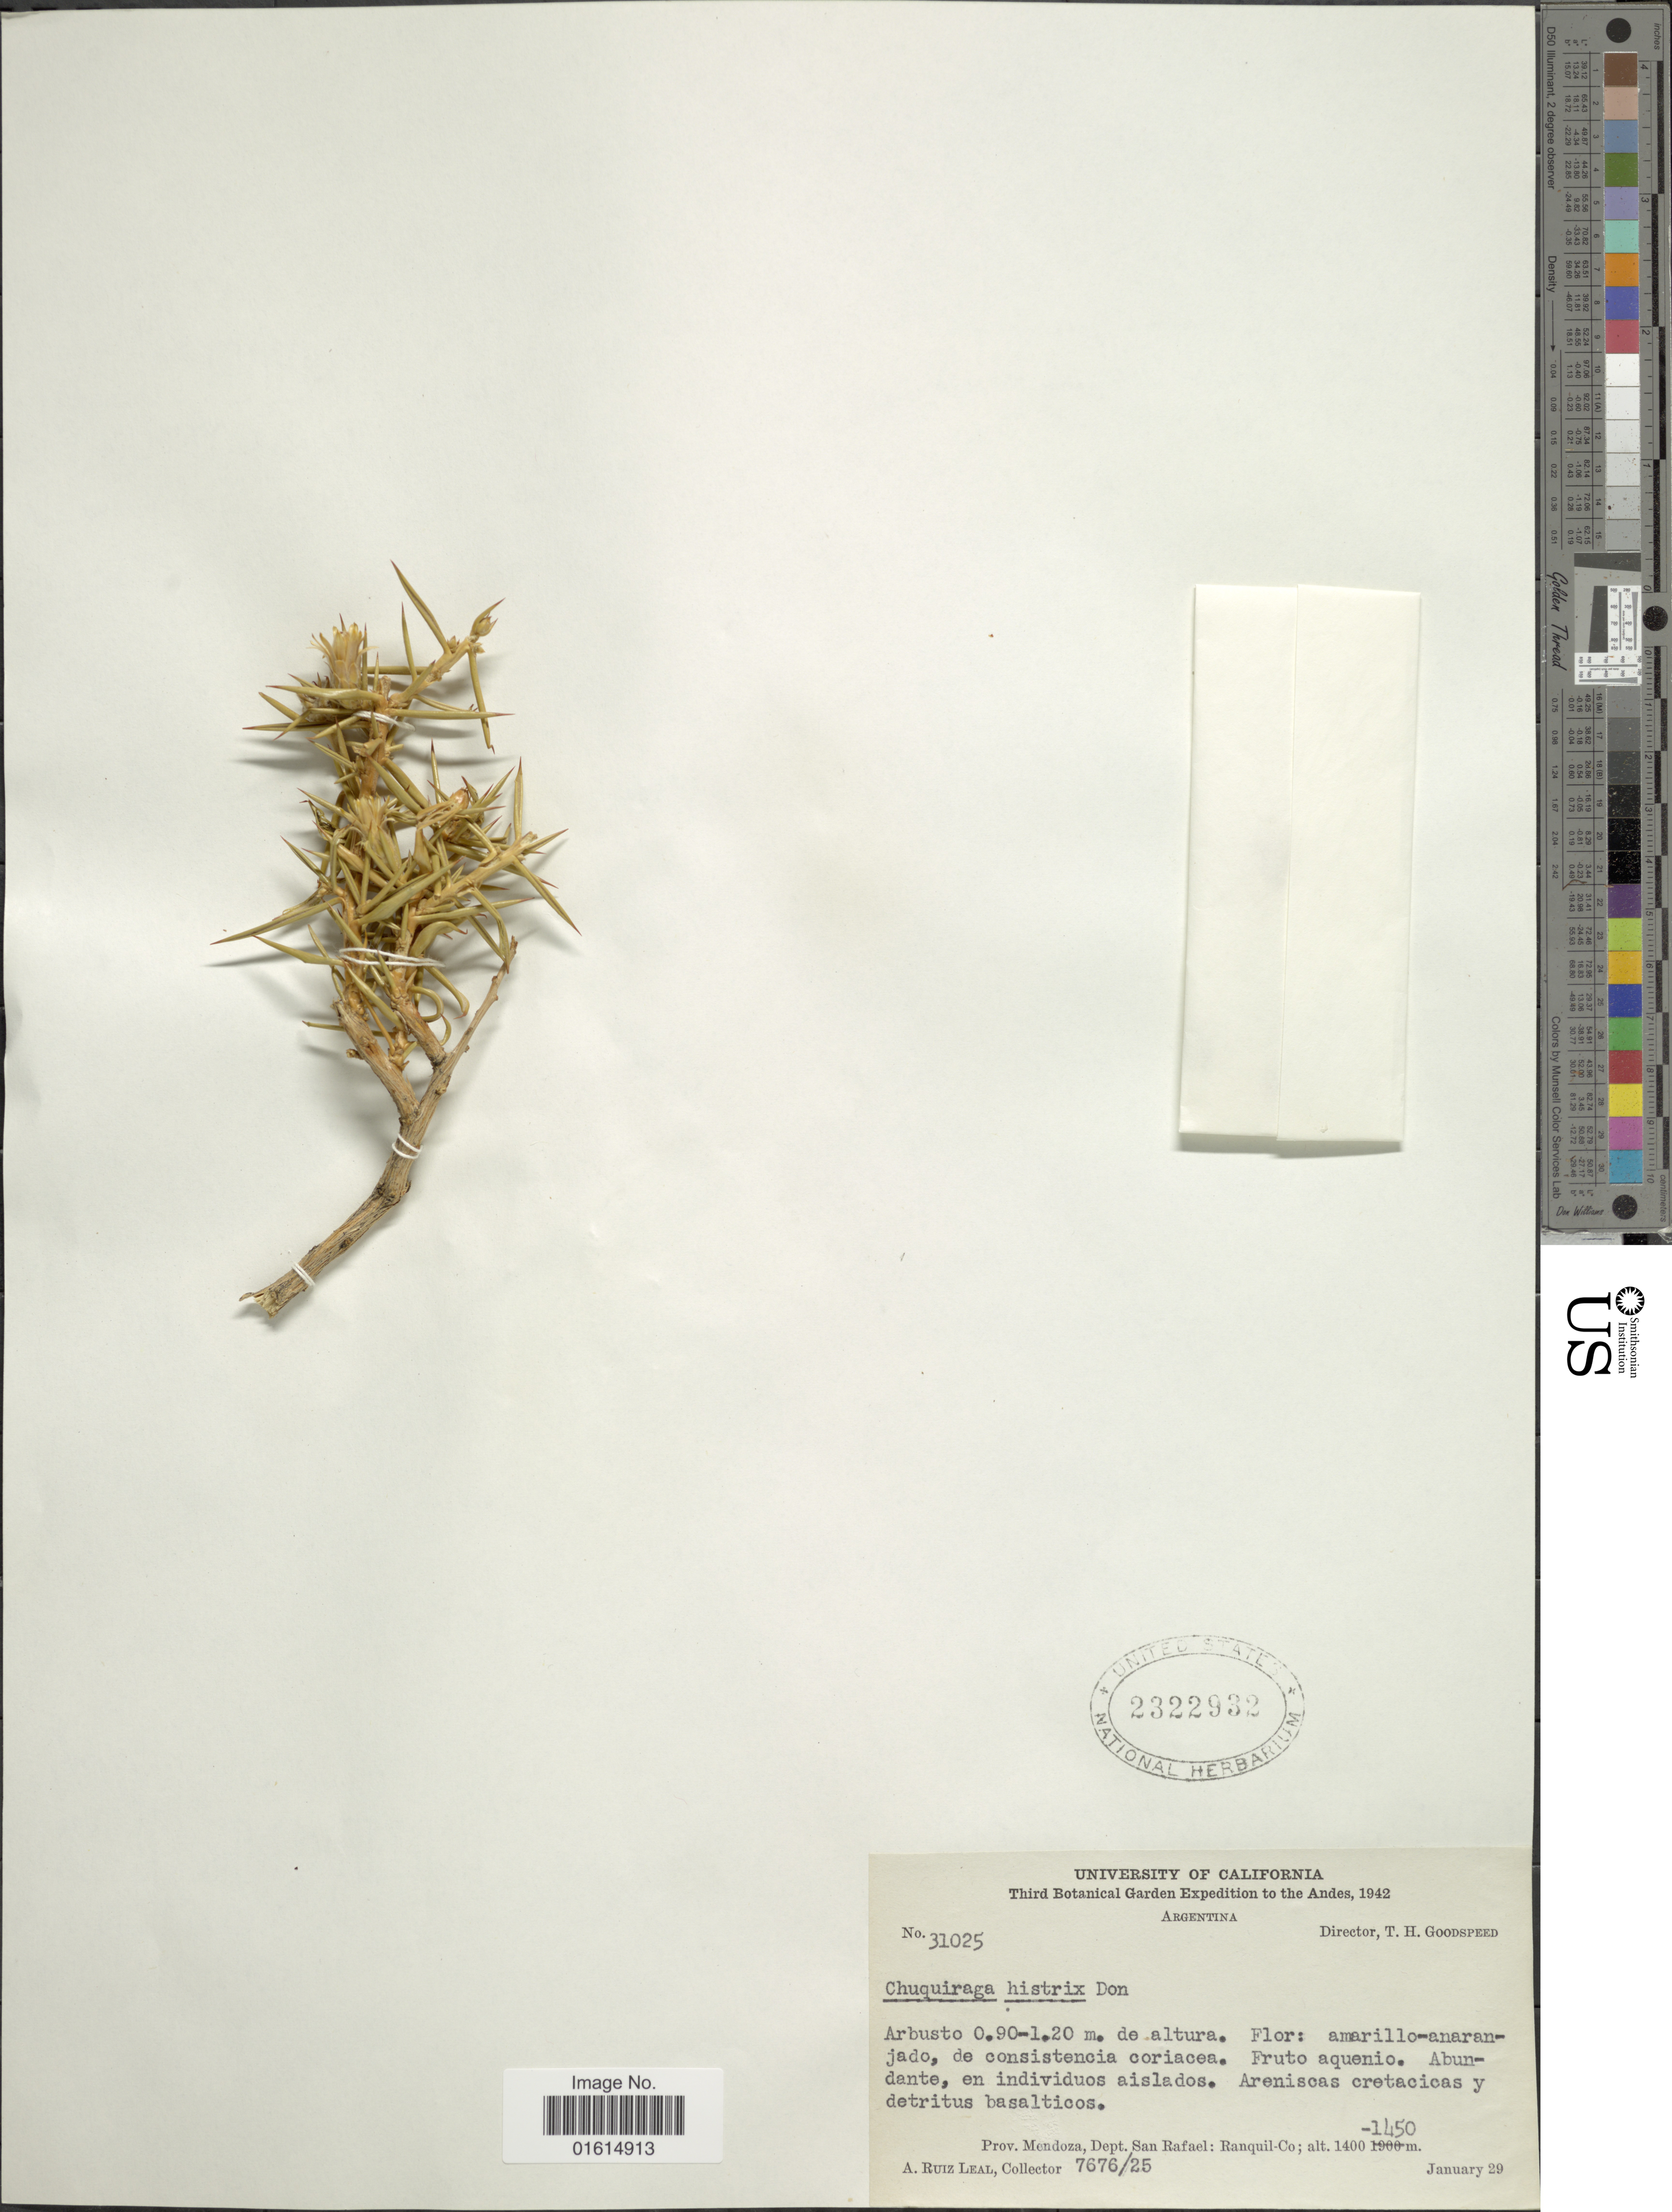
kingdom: Plantae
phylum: Tracheophyta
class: Magnoliopsida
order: Asterales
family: Asteraceae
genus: Chuquiraga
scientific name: Chuquiraga hystrix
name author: D. Don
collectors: A. R. Leal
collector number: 7676/25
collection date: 1942-01-29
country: Argentina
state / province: Mendoza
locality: Andes, Prov. Mendoza, Dept. San Rafael, Ranquil-Co.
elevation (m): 1400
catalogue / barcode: US 2322932